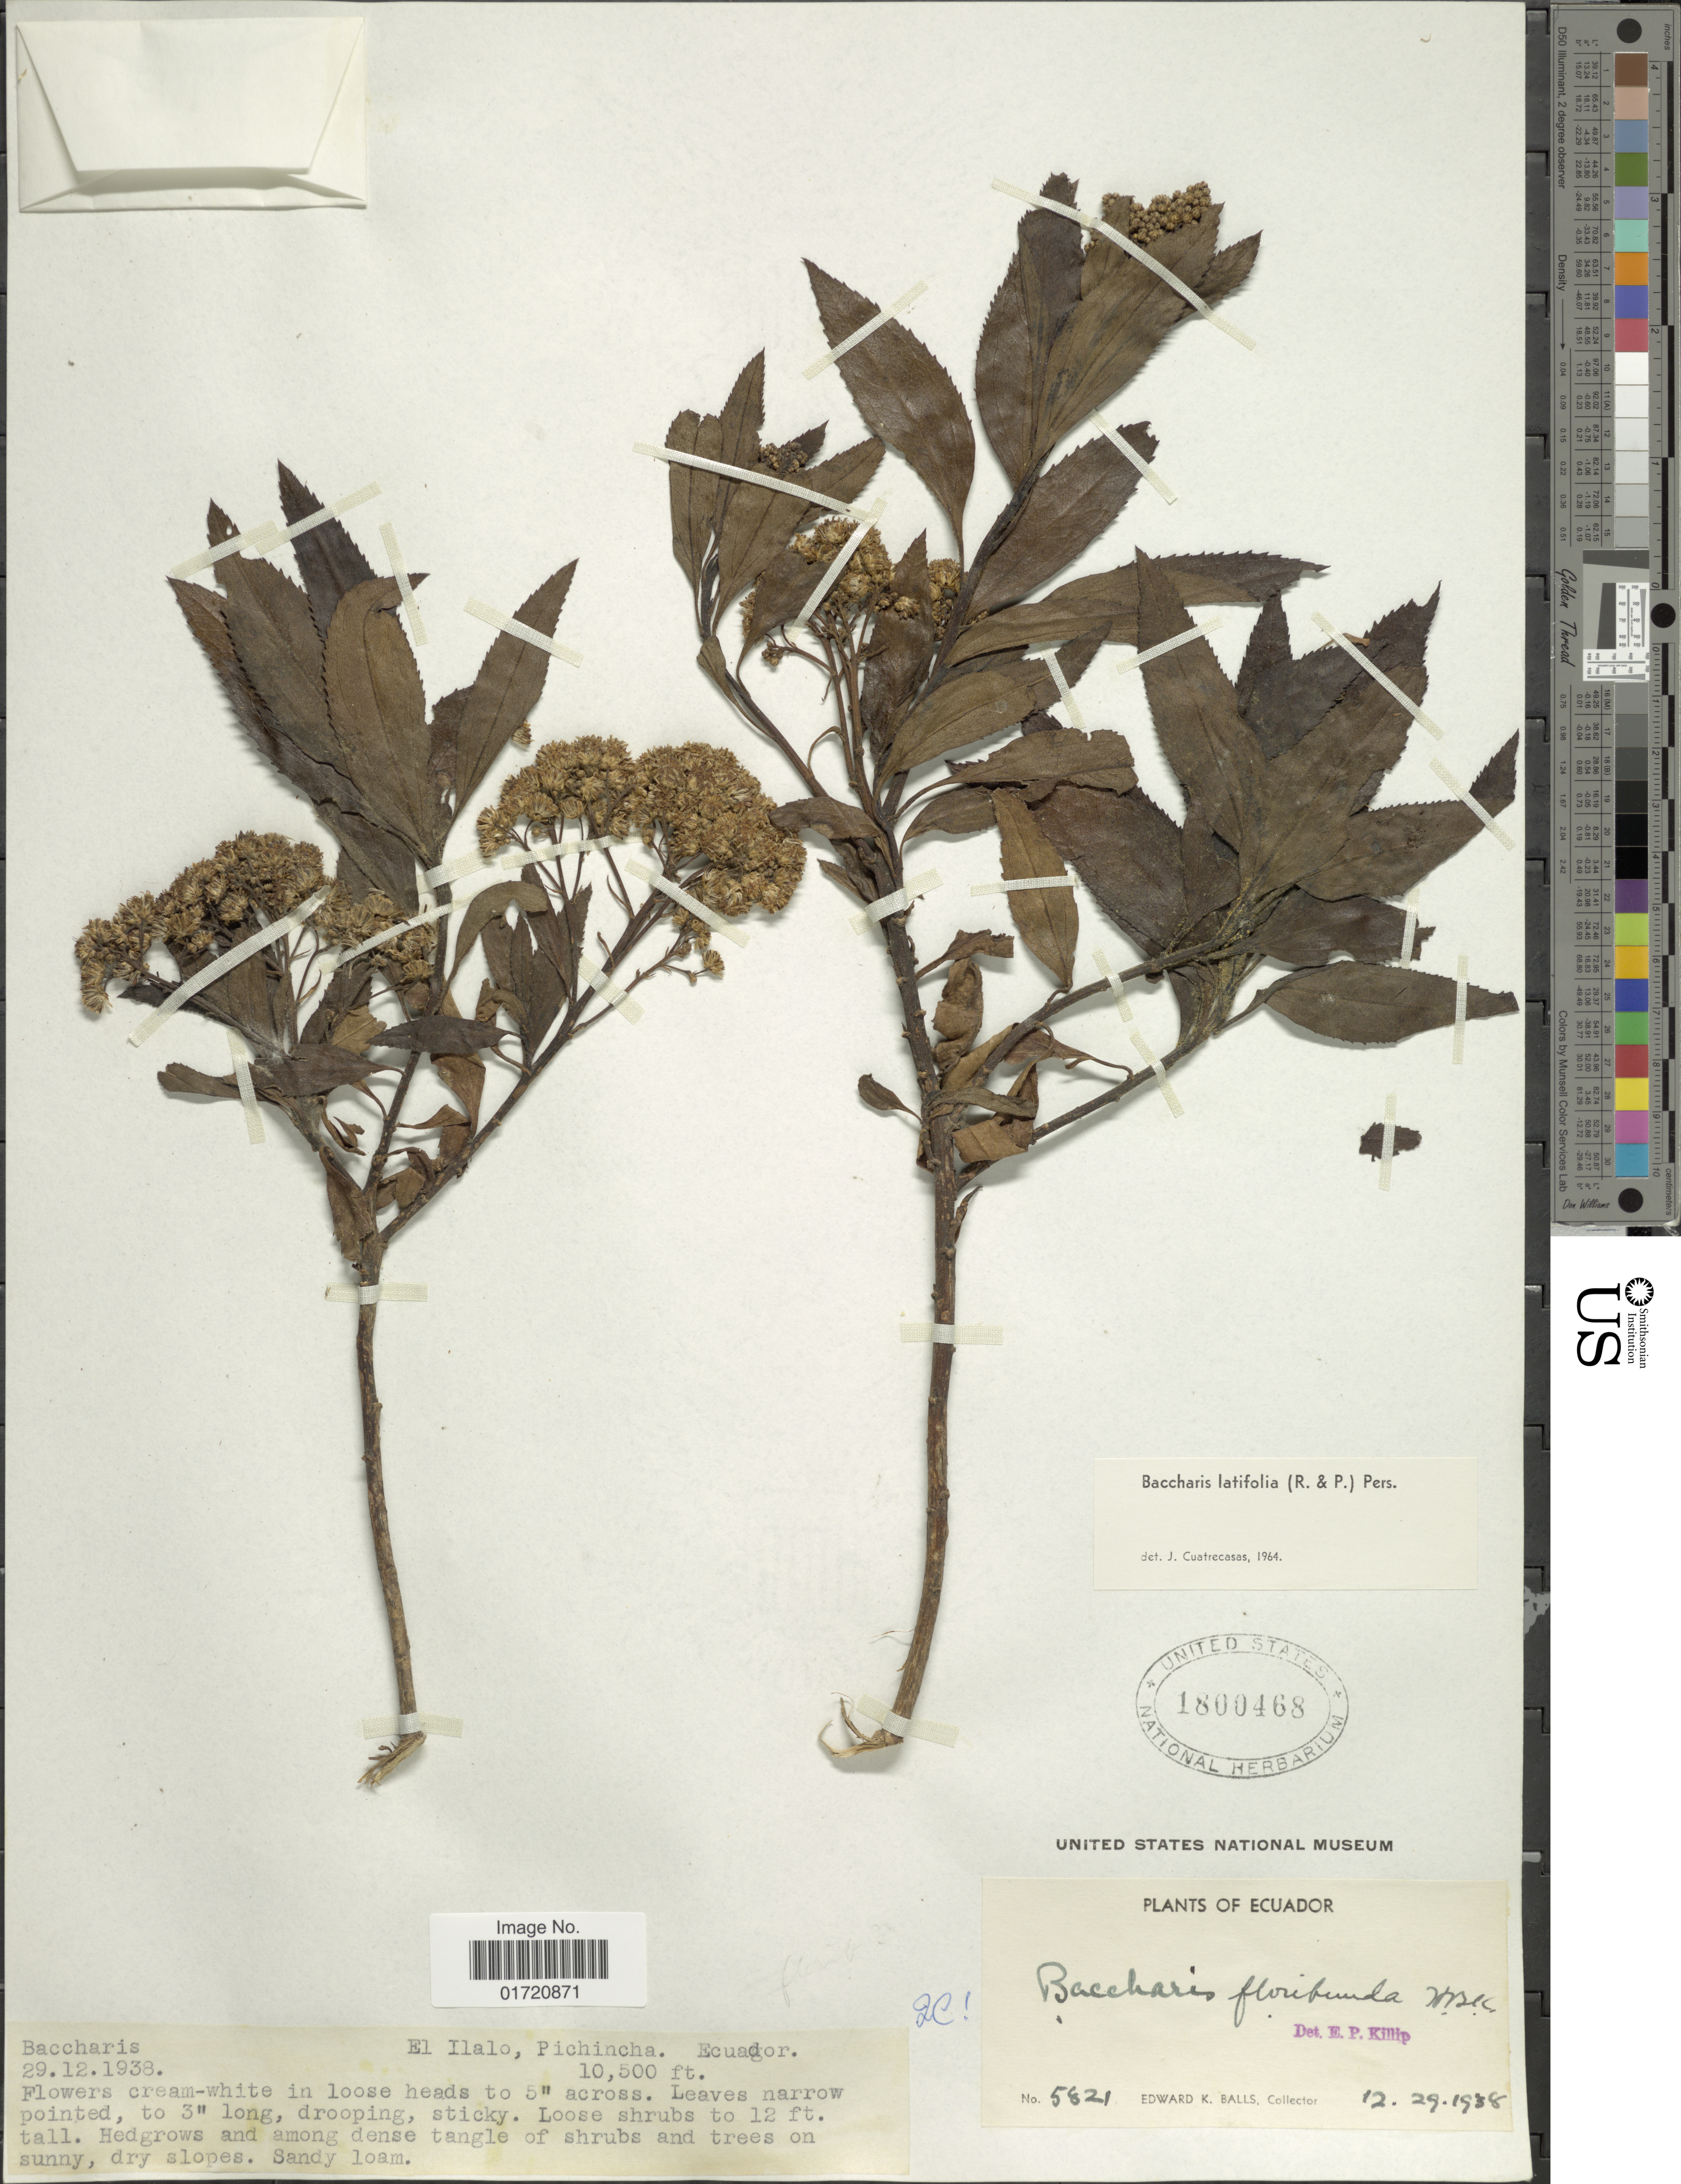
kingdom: Plantae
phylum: Tracheophyta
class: Magnoliopsida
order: Asterales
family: Asteraceae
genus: Baccharis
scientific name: Baccharis latifolia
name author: (Ruiz & Pav.) Pers.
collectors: E. K. Balls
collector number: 5821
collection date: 1938-12-29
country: Ecuador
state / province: Pichincha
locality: El Ilalo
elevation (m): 3200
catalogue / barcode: US 1800468